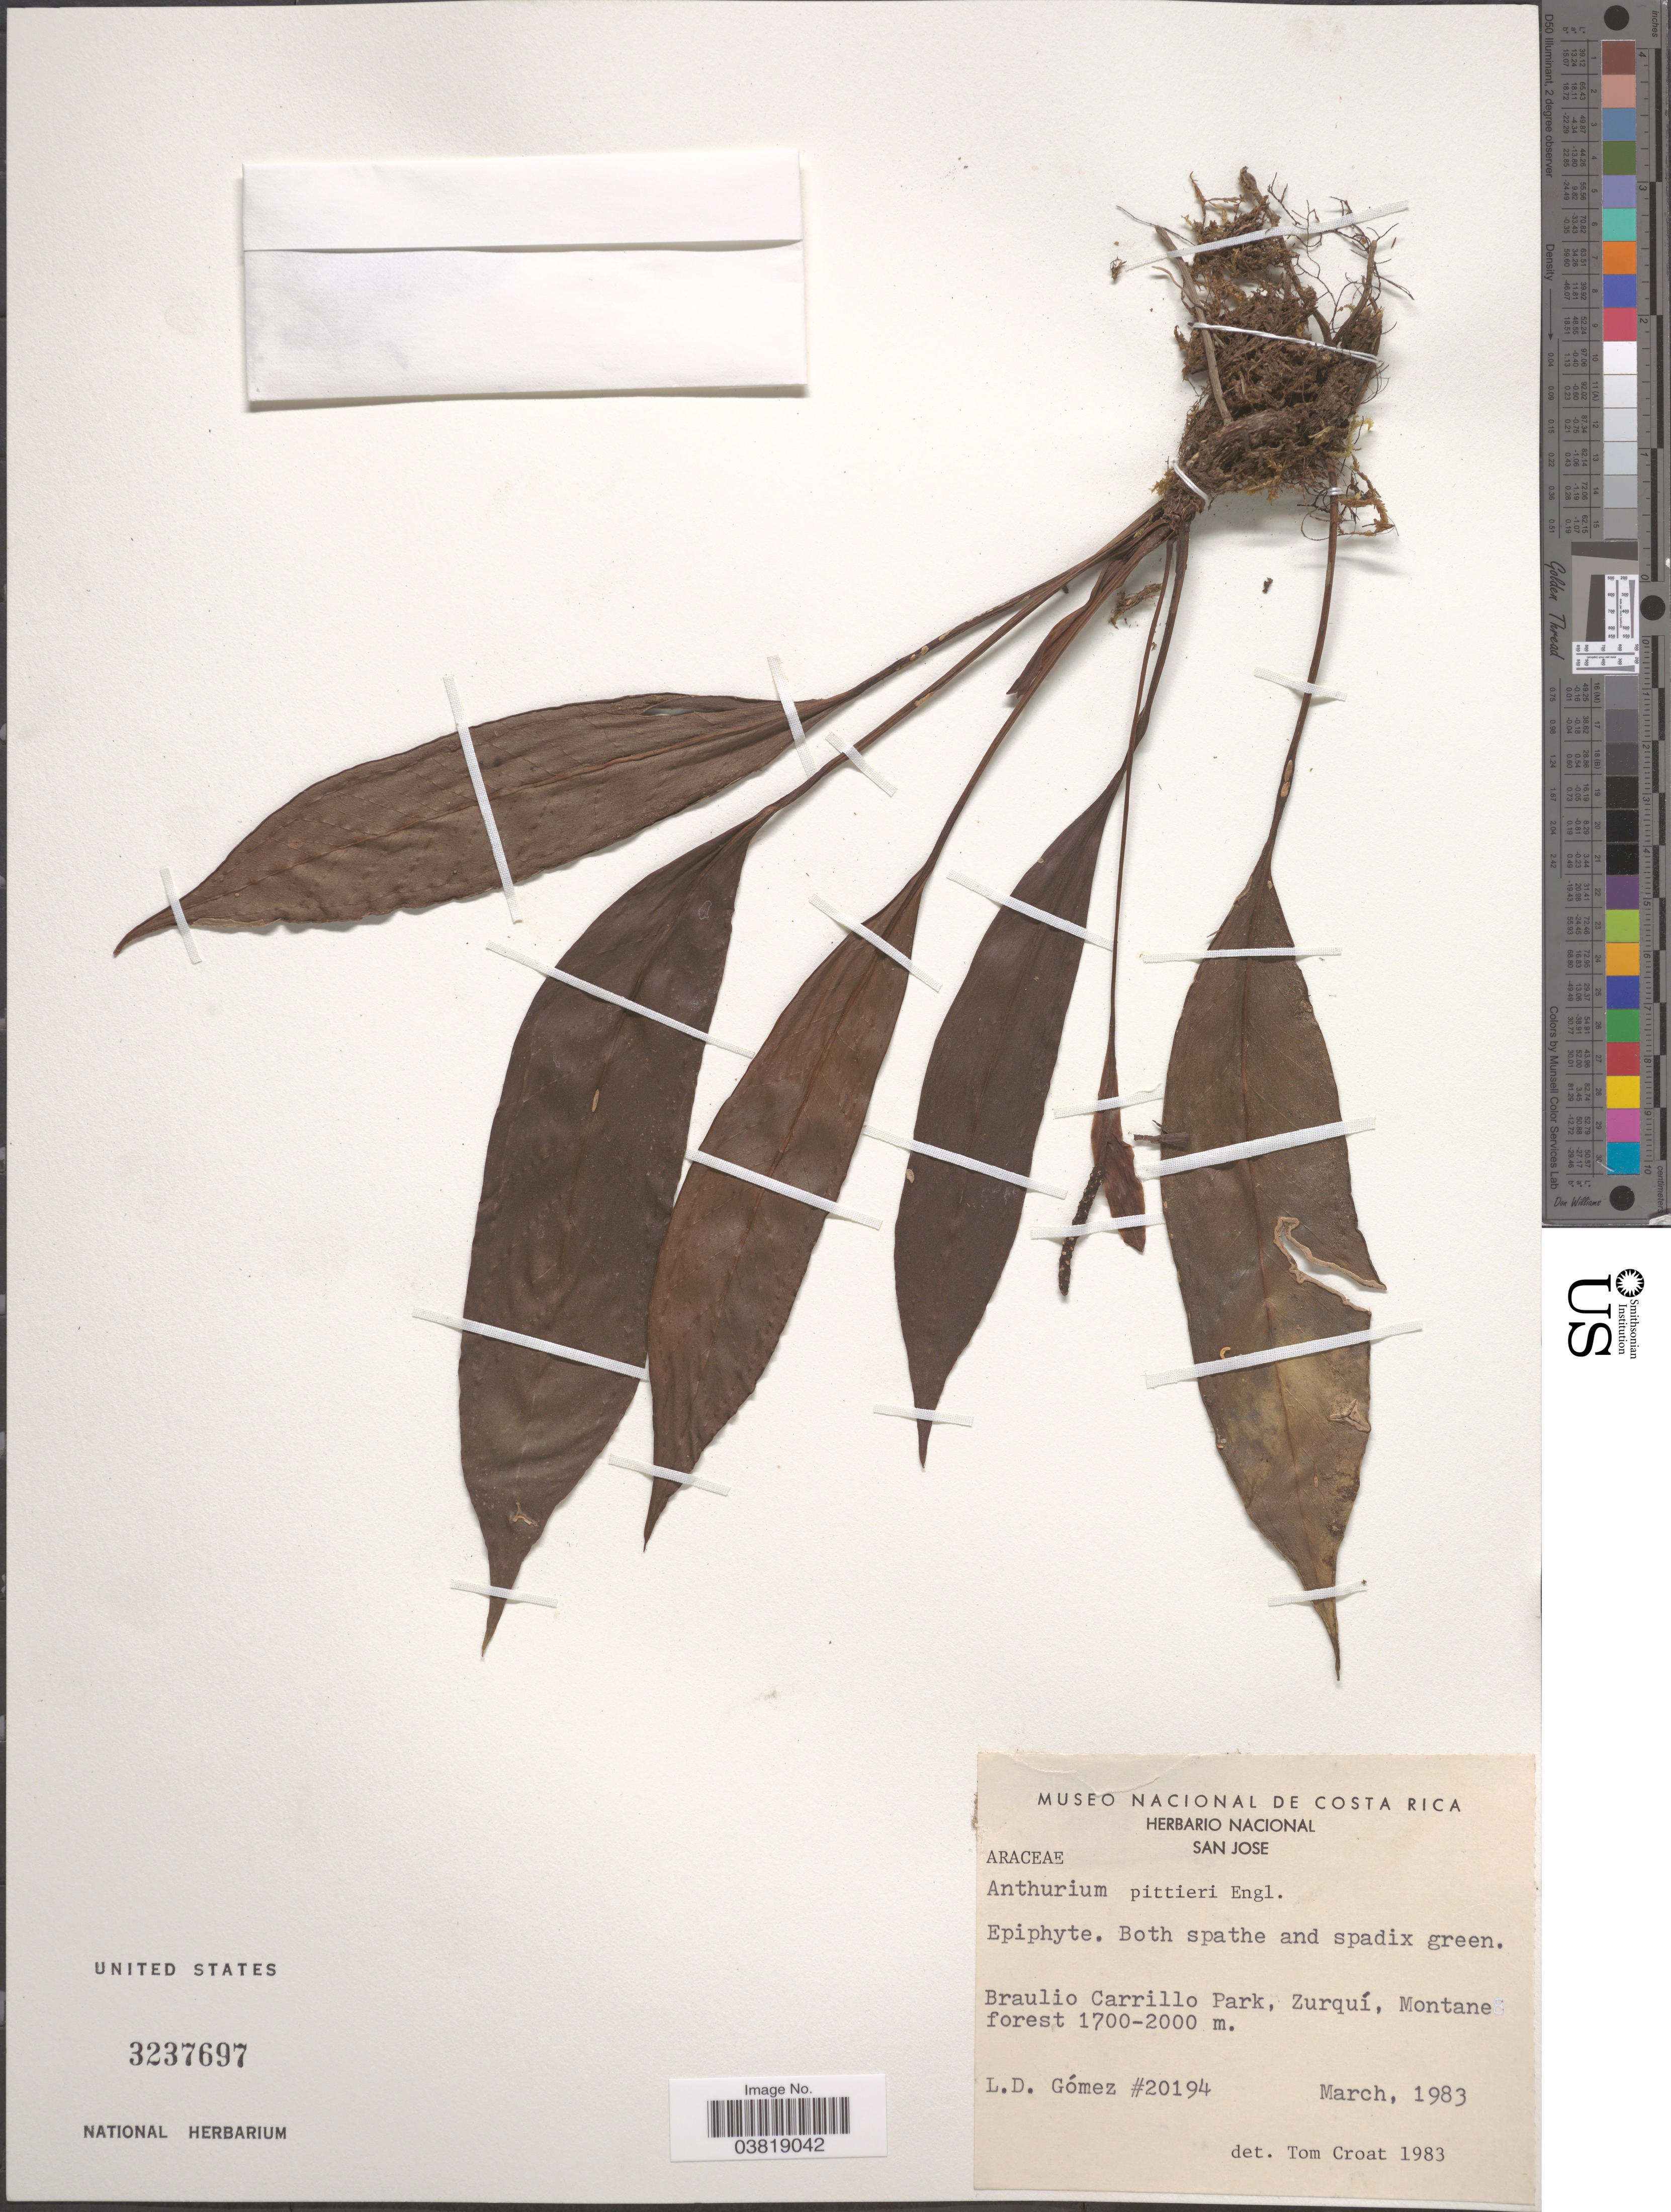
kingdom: Plantae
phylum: Tracheophyta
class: Liliopsida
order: Alismatales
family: Araceae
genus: Anthurium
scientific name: Anthurium pittieri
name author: Engl.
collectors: L. D. Gómez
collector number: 20194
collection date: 1983-03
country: Costa Rica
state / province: San José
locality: Braulio Carrillo Park, Zurquí.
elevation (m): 1700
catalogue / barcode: US 3237697